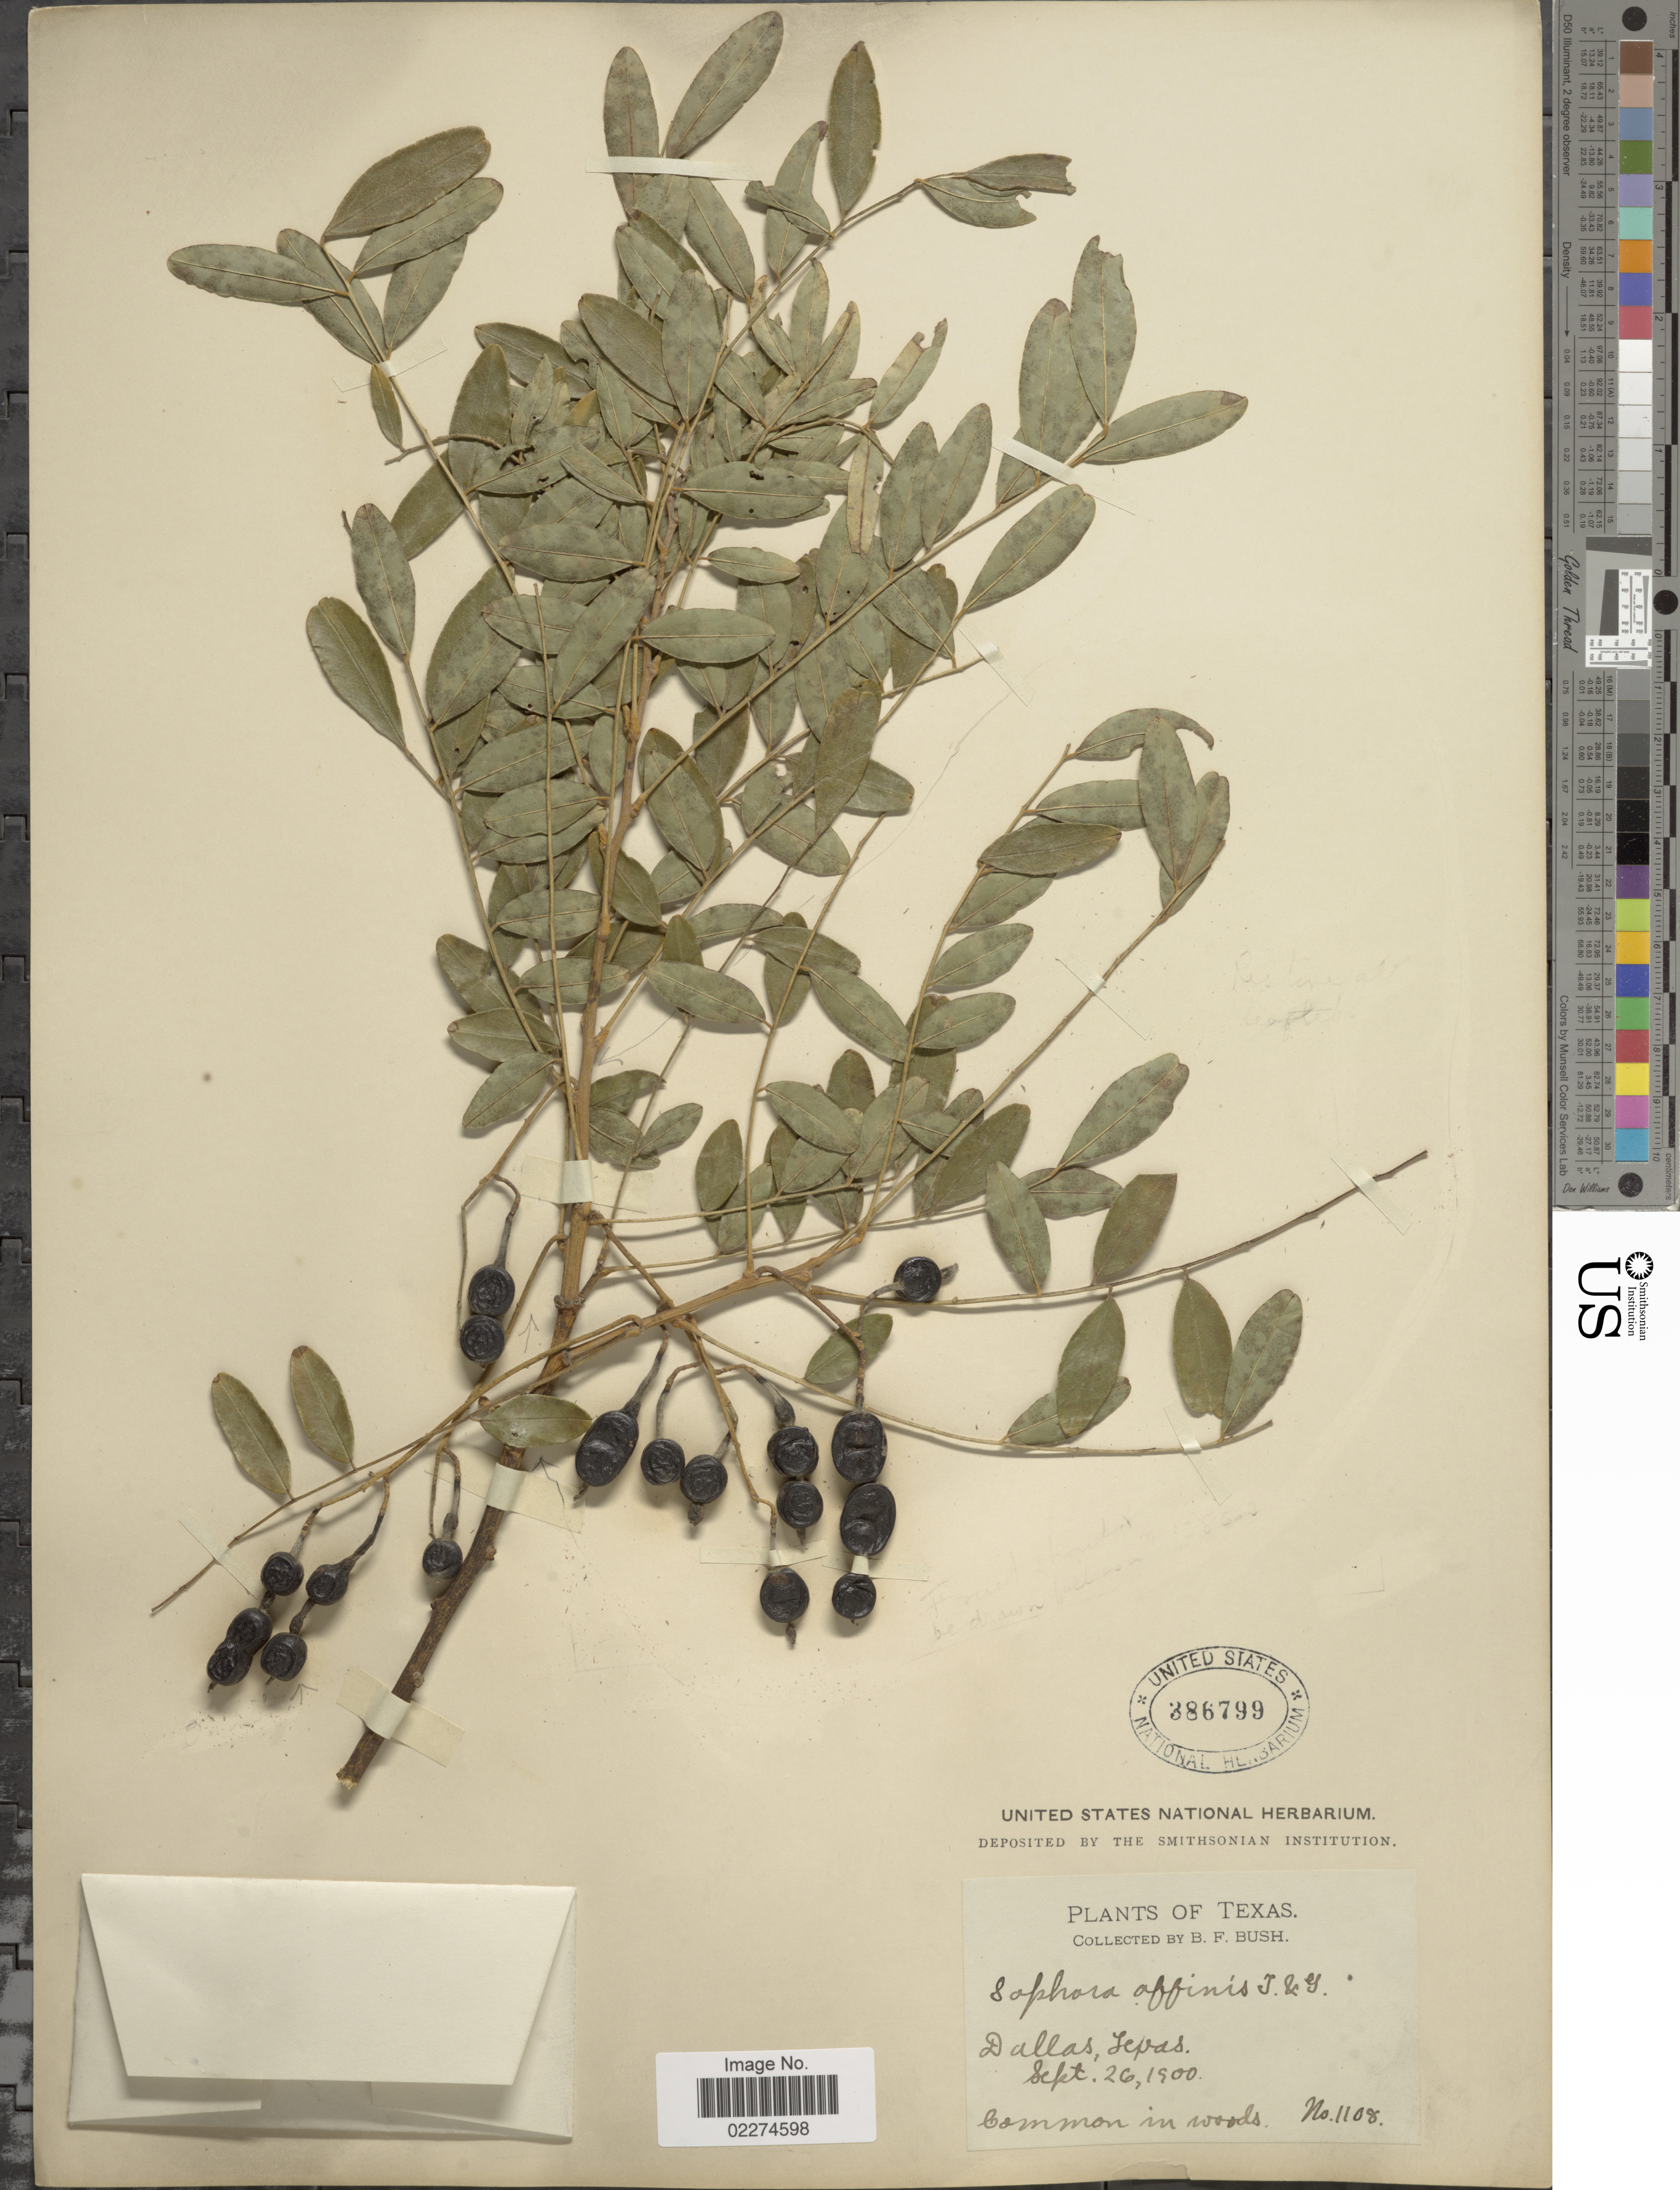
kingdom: Plantae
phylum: Tracheophyta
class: Magnoliopsida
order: Fabales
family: Fabaceae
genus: Sophora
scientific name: Sophora affinis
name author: Torr. & A. Gray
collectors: B. F. Bush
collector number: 1108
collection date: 1900-09-26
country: United States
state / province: Texas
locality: Dallas, Texas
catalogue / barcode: US 386799